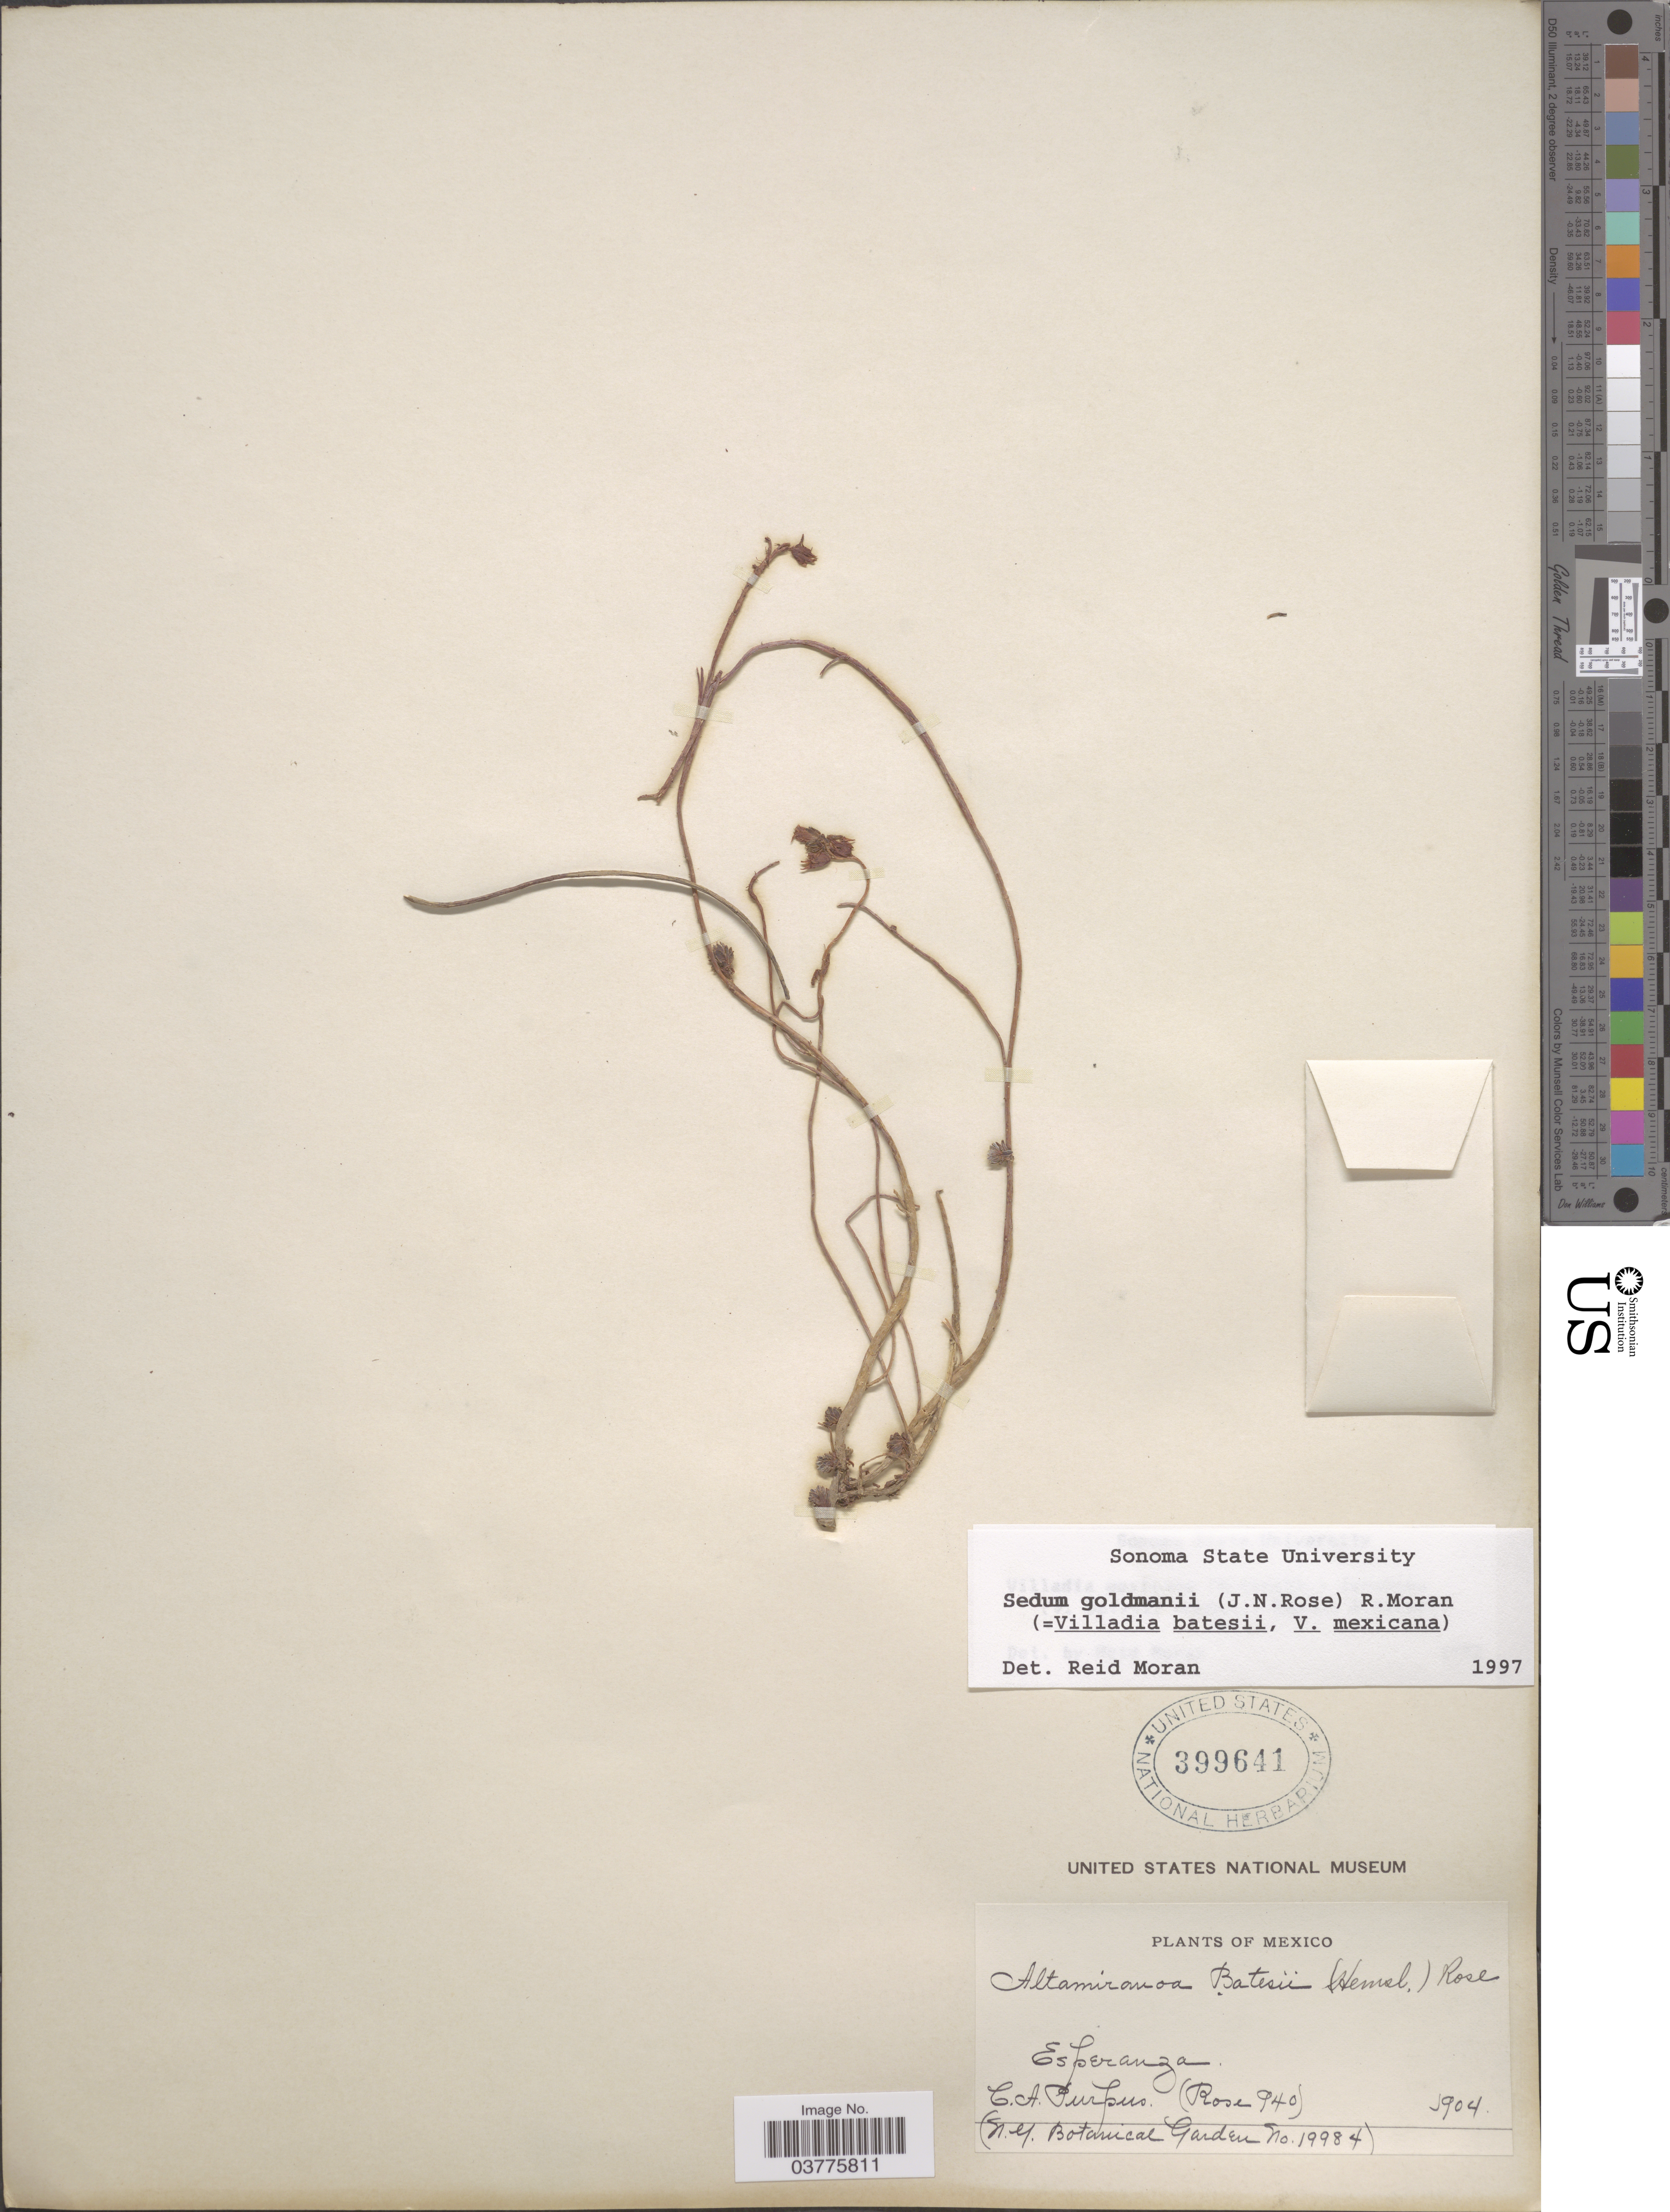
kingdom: Plantae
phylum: Tracheophyta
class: Magnoliopsida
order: Saxifragales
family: Crassulaceae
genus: Sedum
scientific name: Sedum goldmanii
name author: (Rose) Moran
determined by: Moran, R. V.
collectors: C. A. Purpus & New York Botanical Garden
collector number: Rose940/19984?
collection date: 1940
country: Mexico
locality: Esperanza.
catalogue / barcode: US 399641